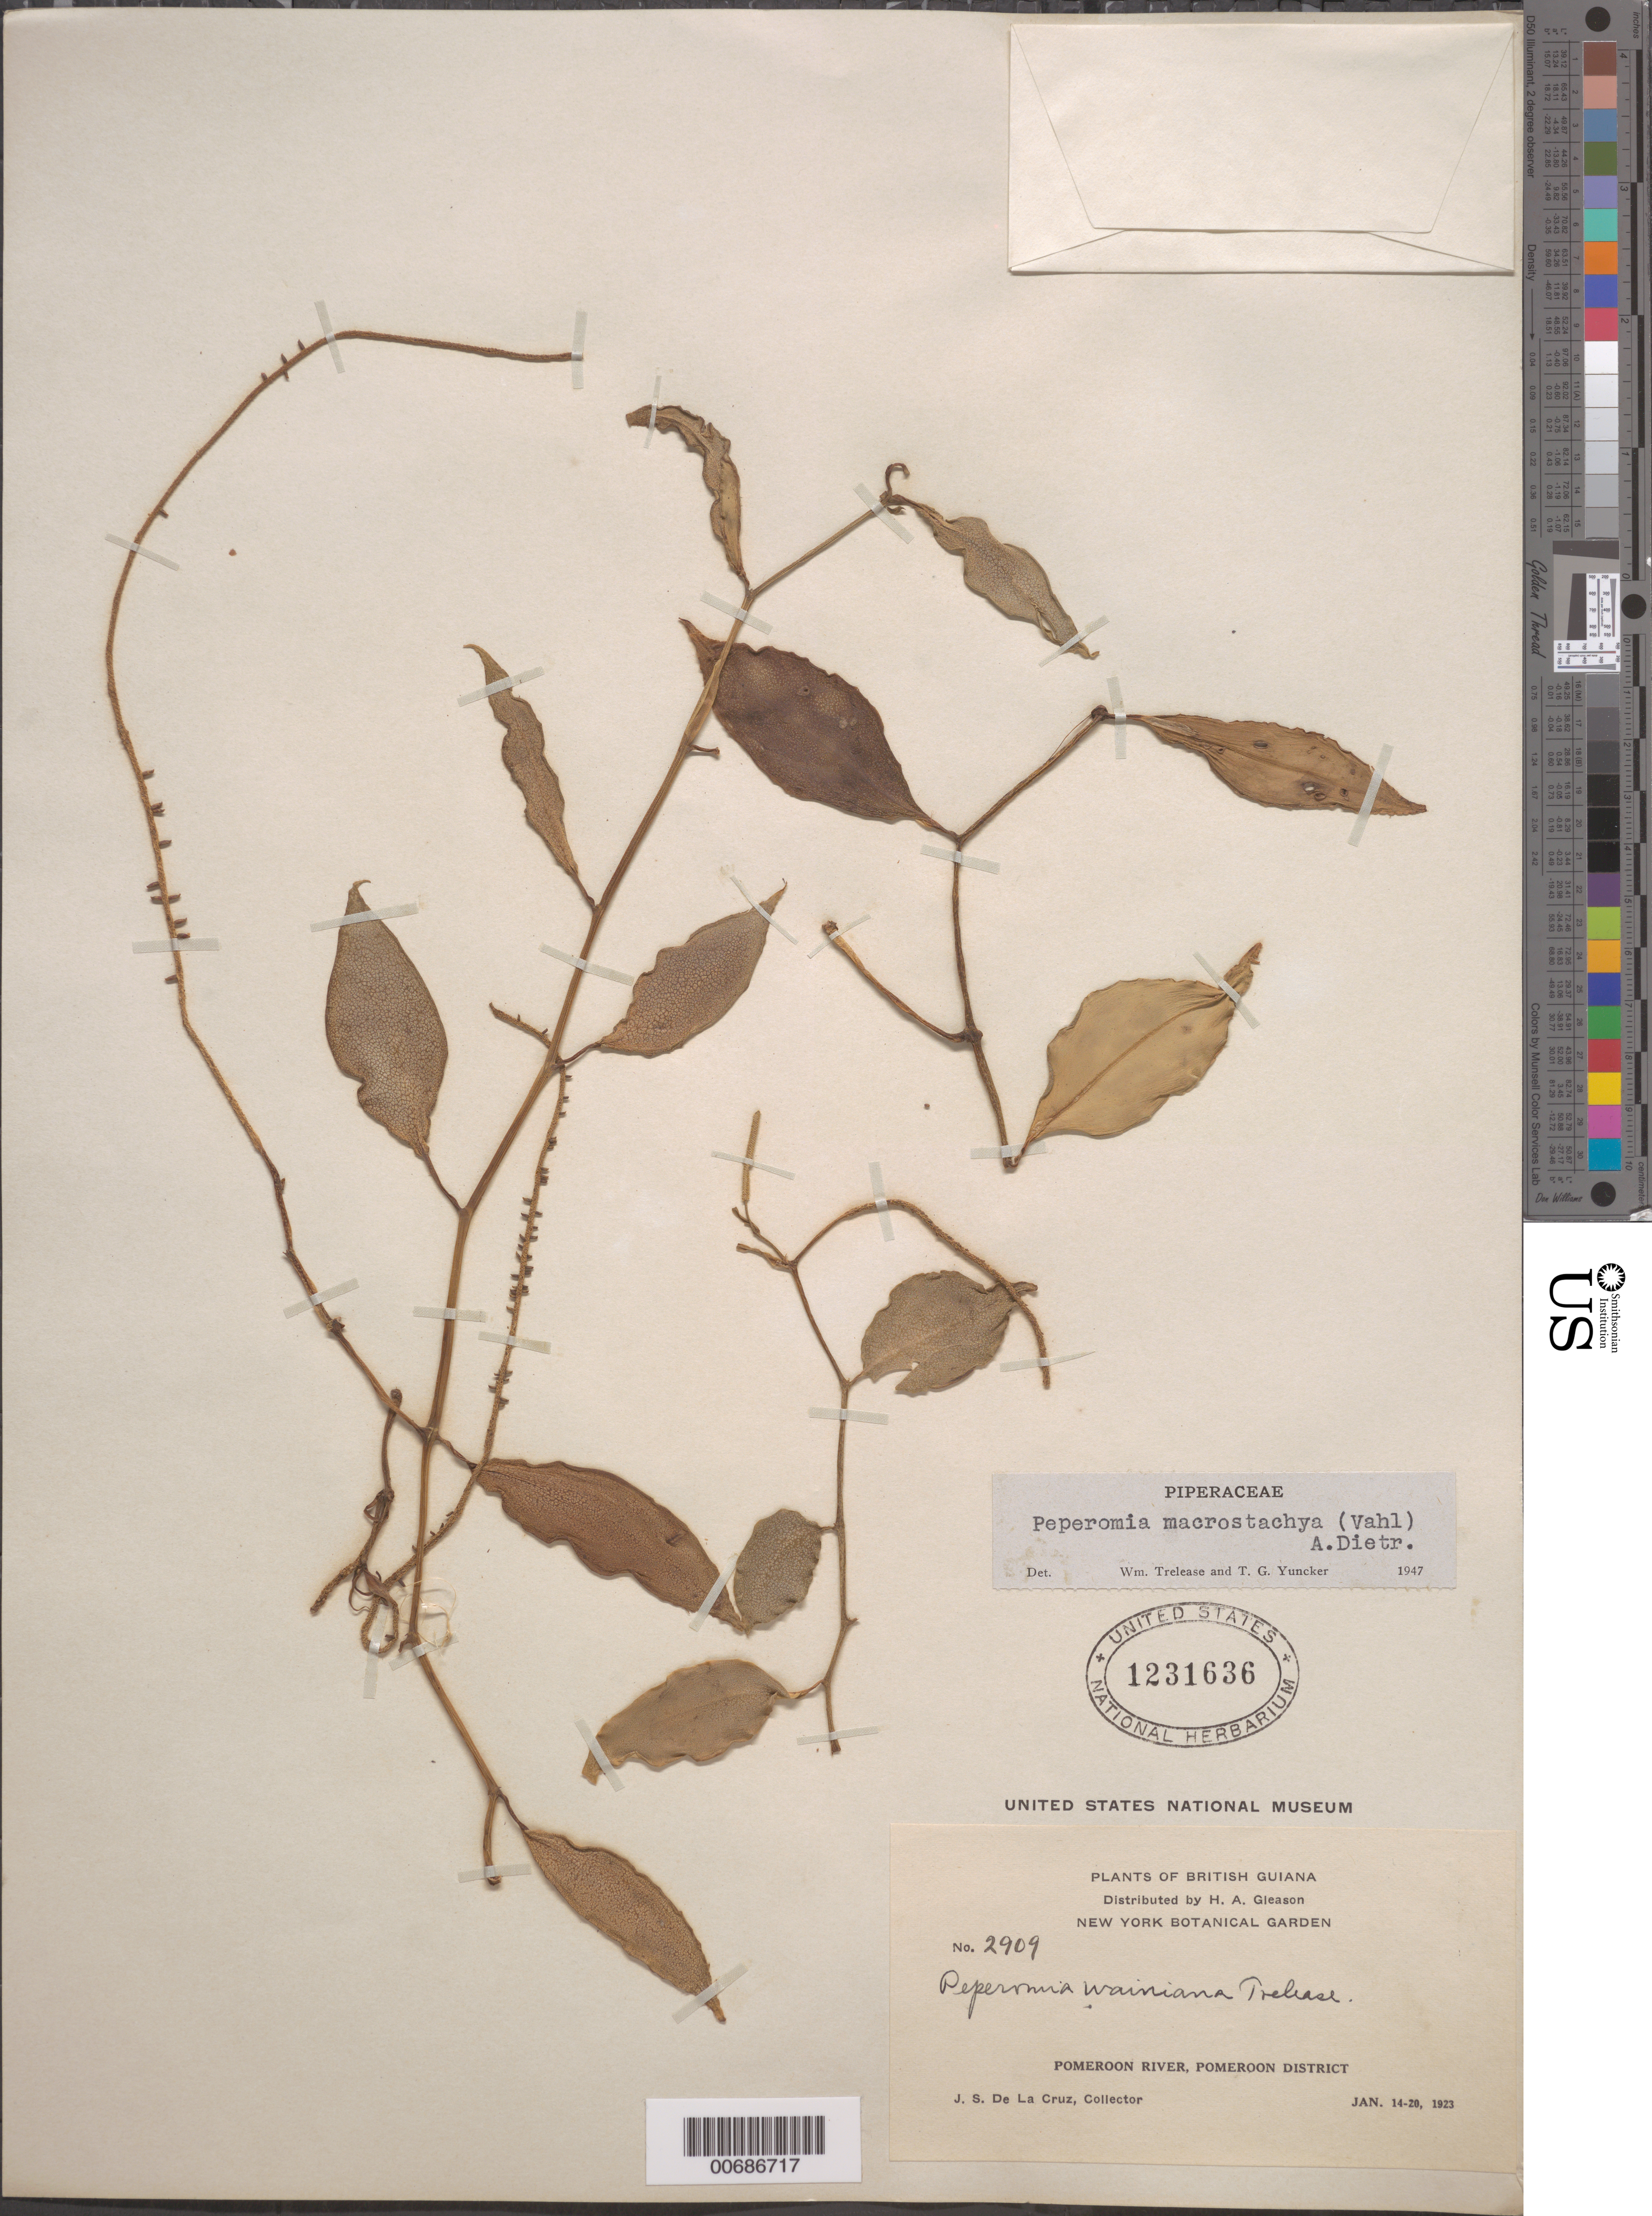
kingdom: Plantae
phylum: Tracheophyta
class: Magnoliopsida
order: Piperales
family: Piperaceae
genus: Peperomia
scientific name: Peperomia macrostachya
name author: (Vahl) A. Dietr.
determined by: Trelease, W.; Yuncker, T. G.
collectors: J. S. de la Cruz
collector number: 2909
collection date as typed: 14-Jan-23 to 20-Jan-23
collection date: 1923-01-14/1923-01-20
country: Guyana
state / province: Pomeroon-Supenaam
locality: Pomeroon R.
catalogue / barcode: US 1231636